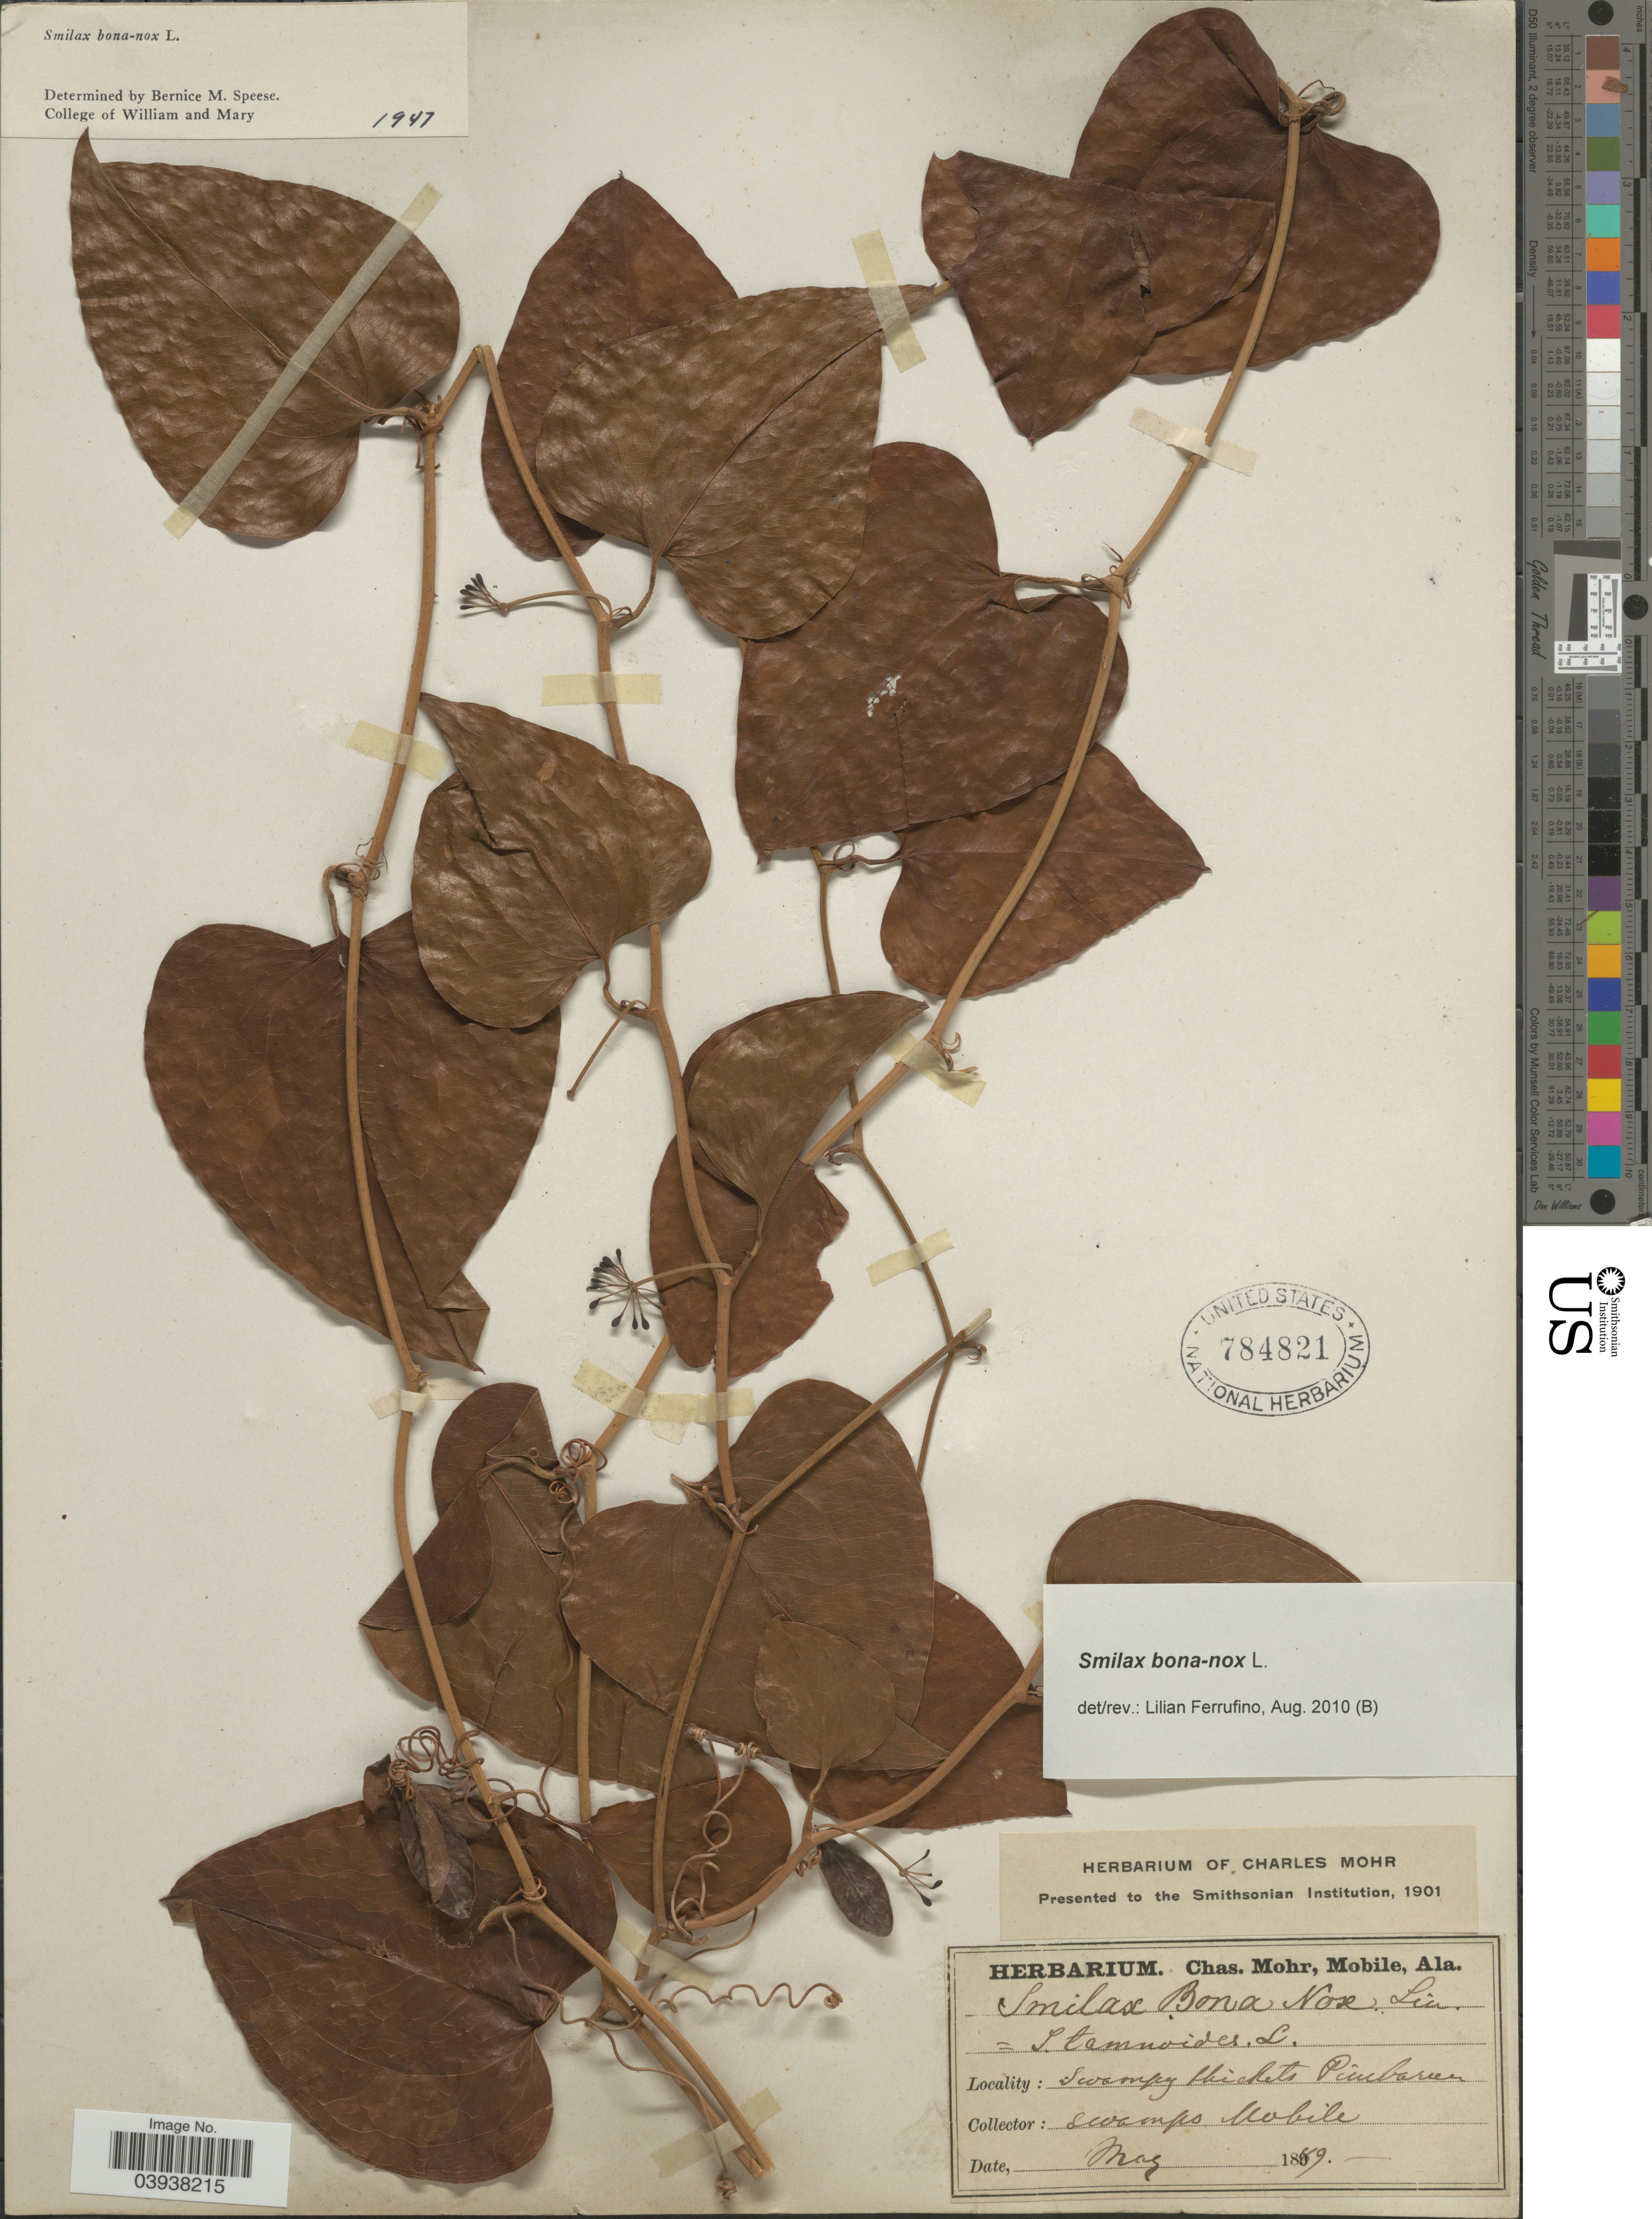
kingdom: Plantae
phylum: Tracheophyta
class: Liliopsida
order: Liliales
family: Smilacaceae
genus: Smilax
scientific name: Smilax bona-nox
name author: L.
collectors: ex herb. Charles Mohr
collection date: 1889-05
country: United States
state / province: Alabama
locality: Swampy thickets Pinebarren. Swamps Mobile.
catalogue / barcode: US 784821